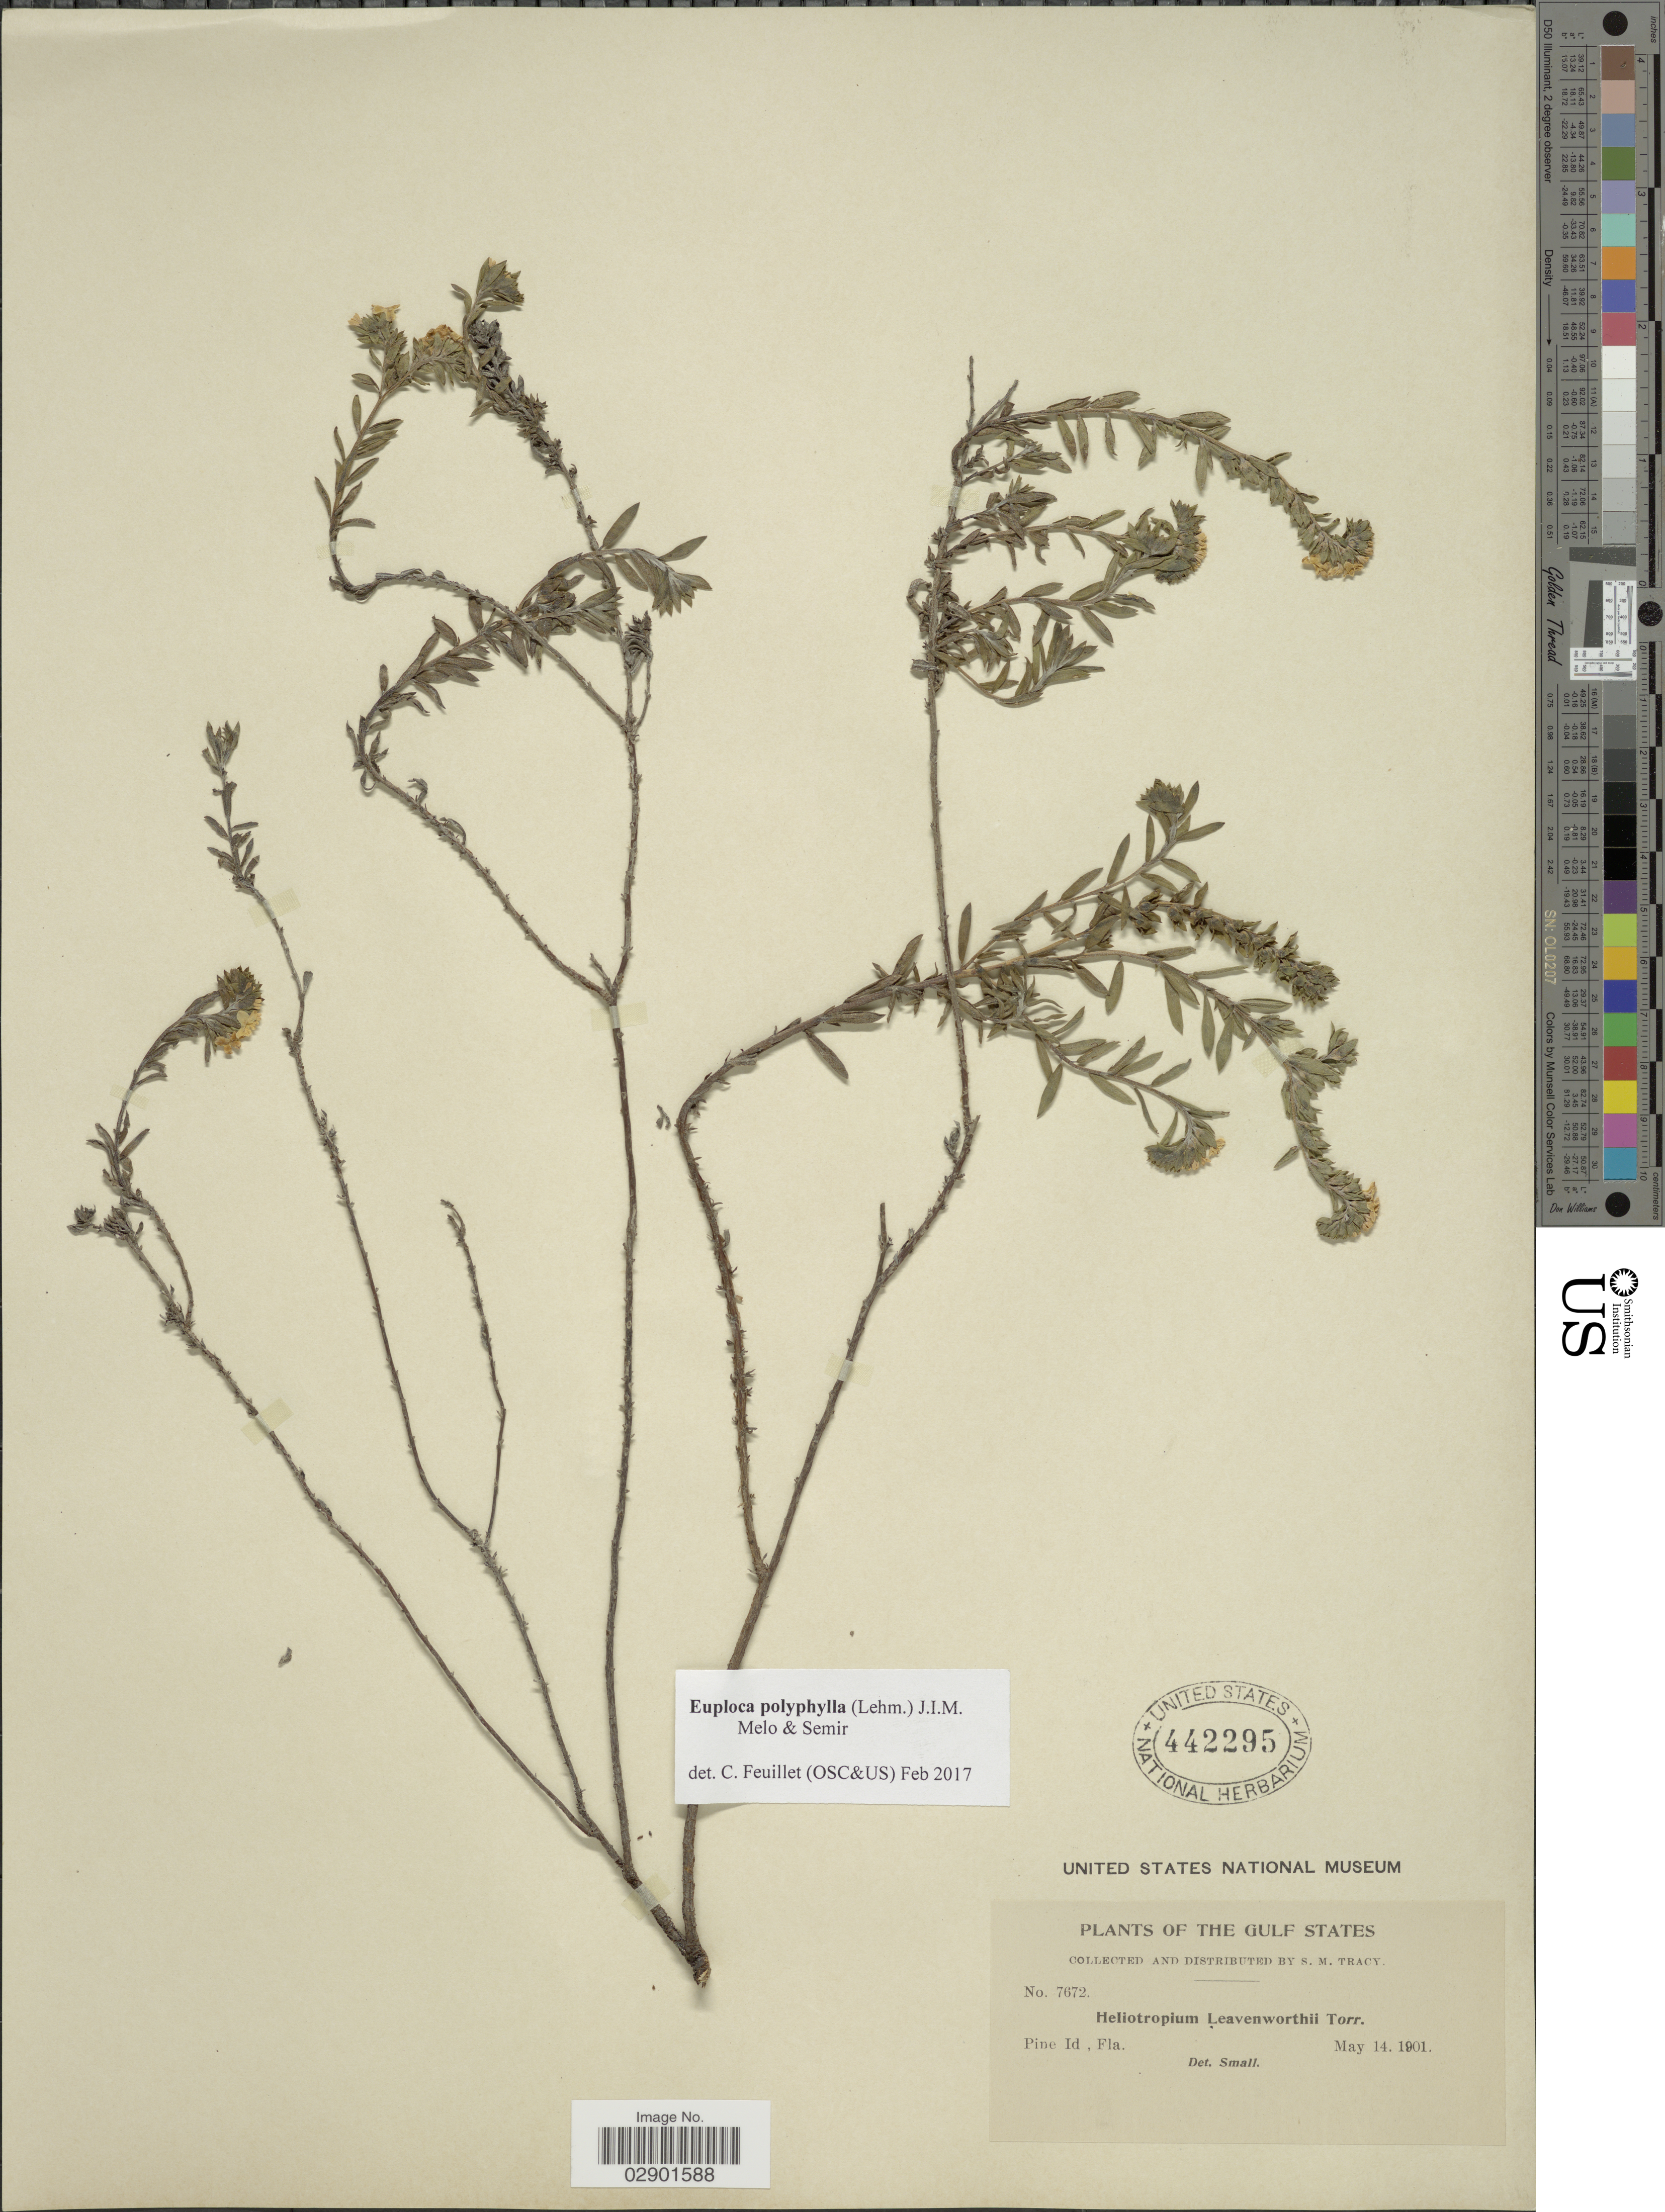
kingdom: Plantae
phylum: Tracheophyta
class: Magnoliopsida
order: Boraginales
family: Heliotropiaceae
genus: Euploca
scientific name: Euploca polyphylla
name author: (Lehm.) J.I.M. Melo & Semir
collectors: S. M. Tracy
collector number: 7672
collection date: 1901-05-14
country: United States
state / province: Florida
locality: The Gulf States. Pine Id , Fla.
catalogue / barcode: US 442295